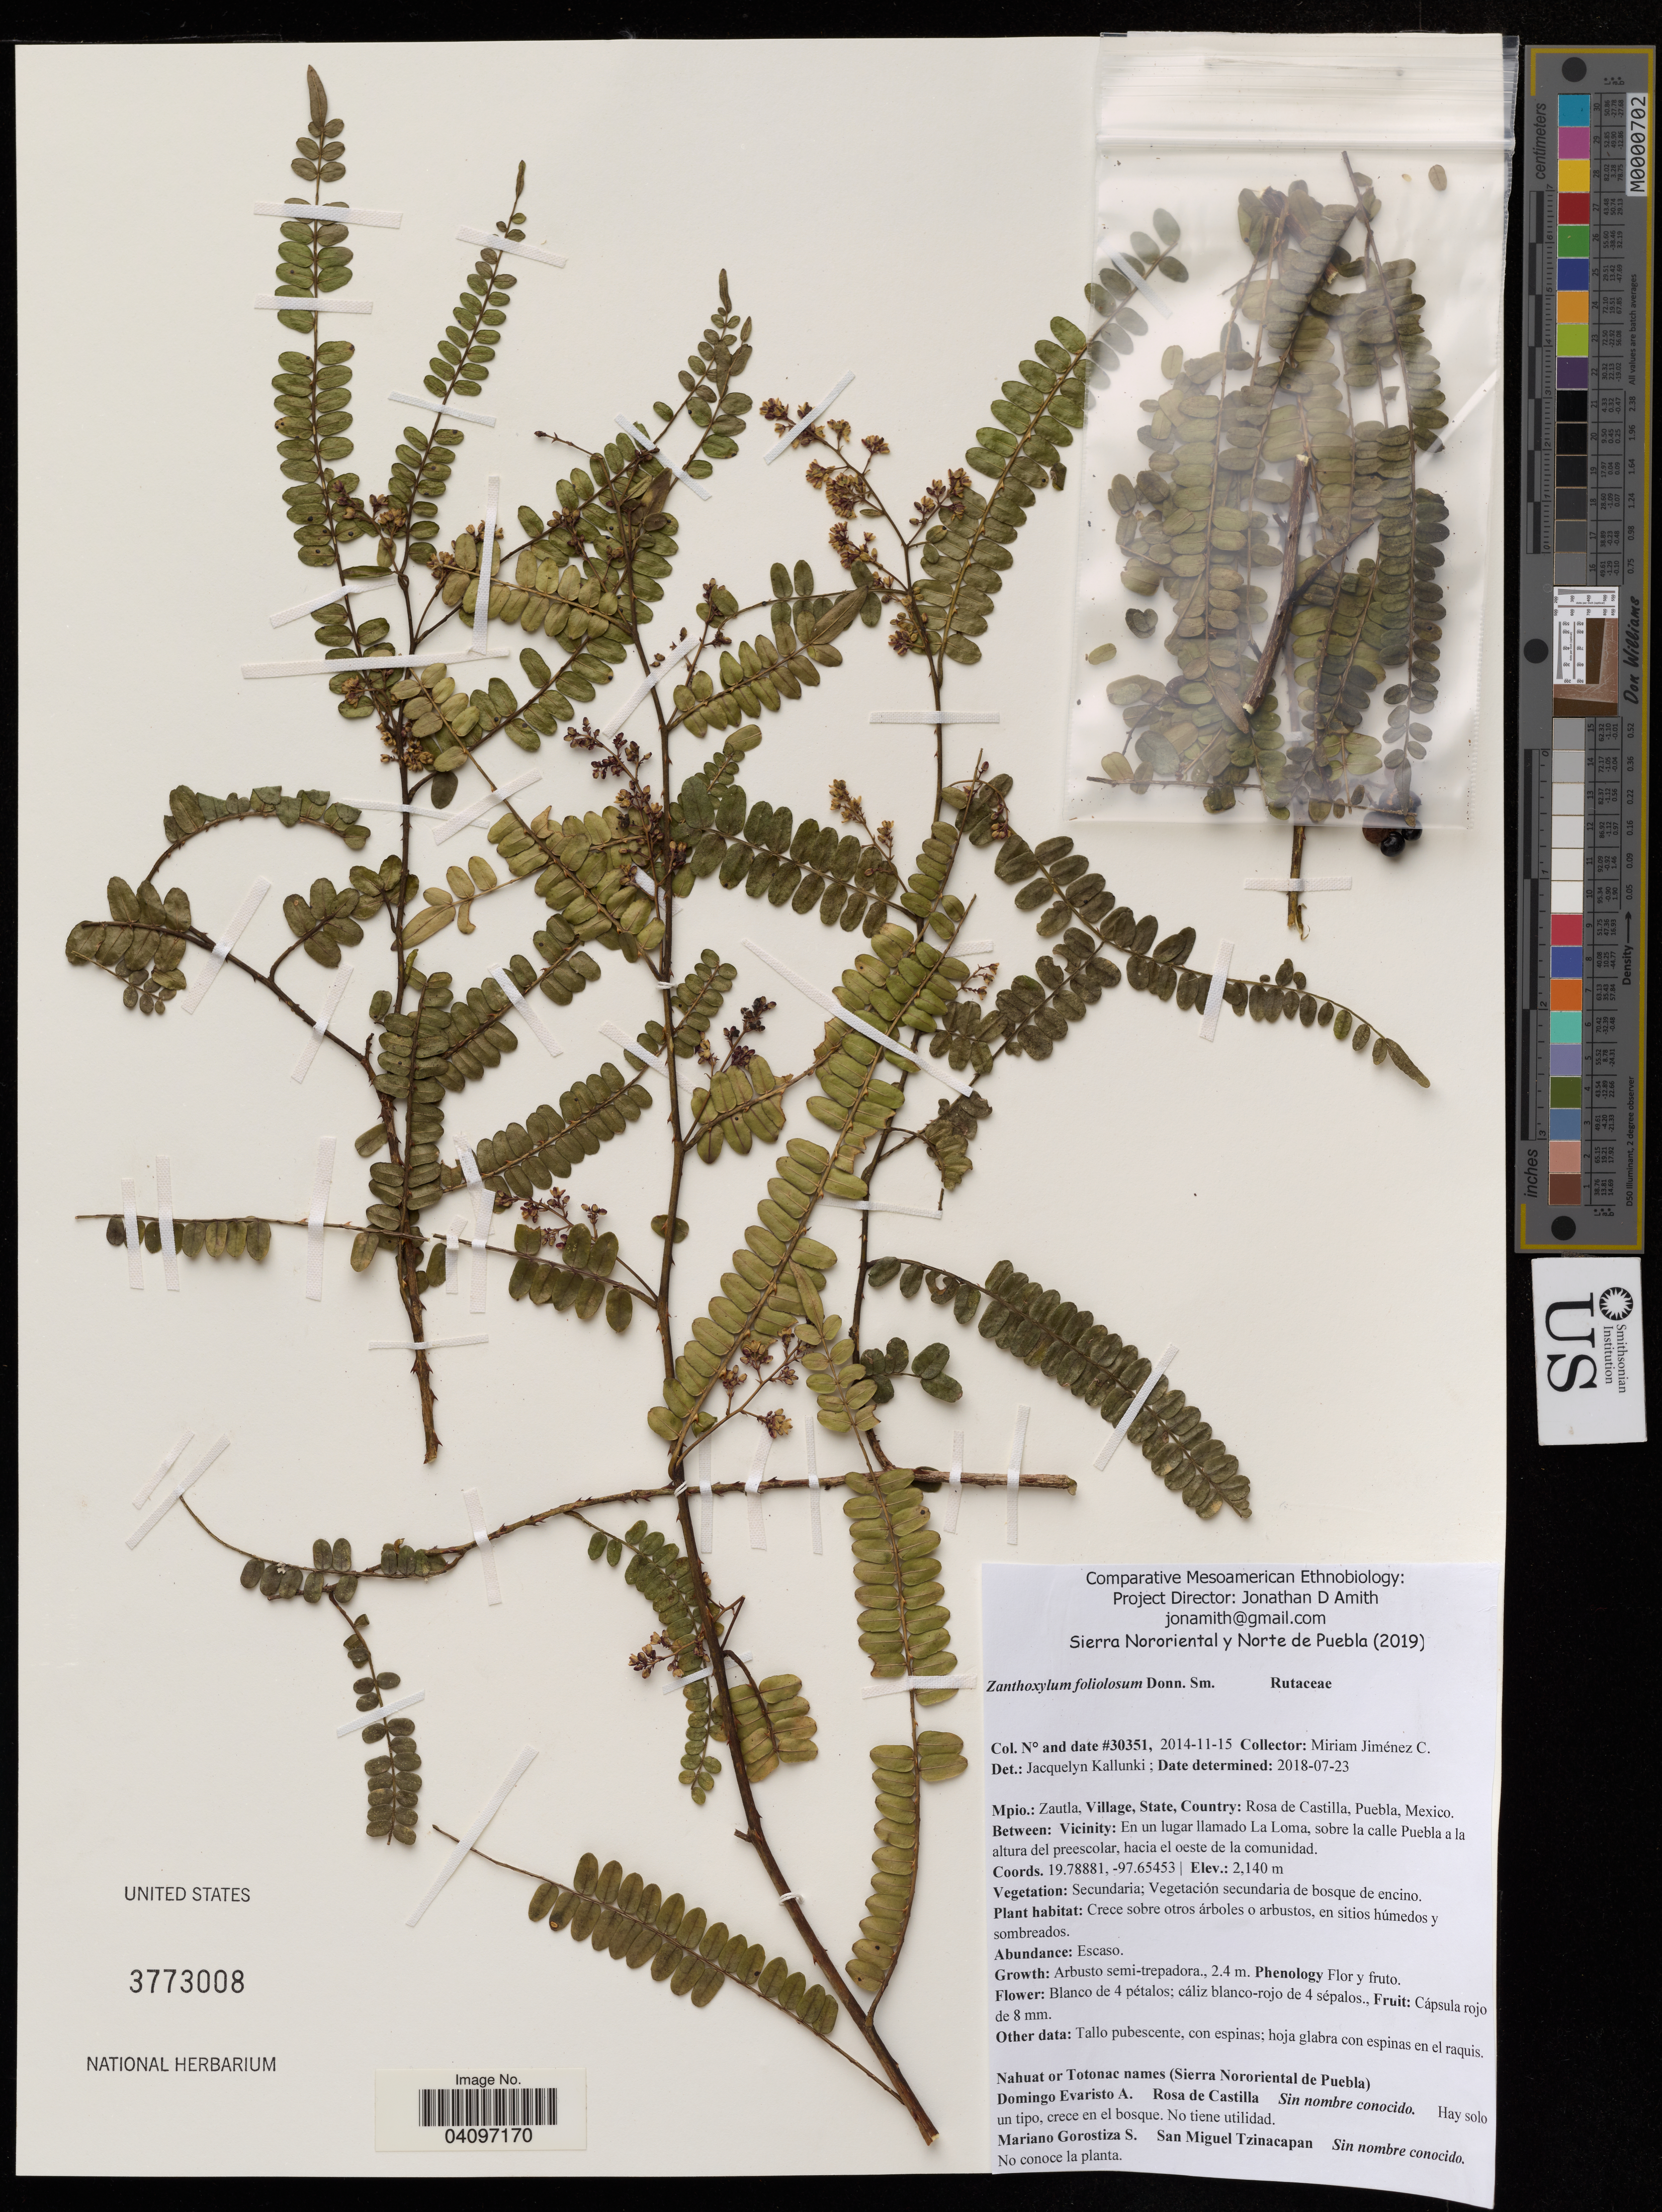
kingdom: Plantae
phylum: Tracheophyta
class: Magnoliopsida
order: Sapindales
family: Rutaceae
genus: Zanthoxylum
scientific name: Zanthoxylum foliolosum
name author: Donn. Sm.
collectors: E. Domingo & G. Mariano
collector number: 30351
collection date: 2014-11-15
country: Mexico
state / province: Puebla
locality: Zuatla, Rosa de Castilla, Puebla, Mexico.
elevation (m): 2140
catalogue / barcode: US 3773008